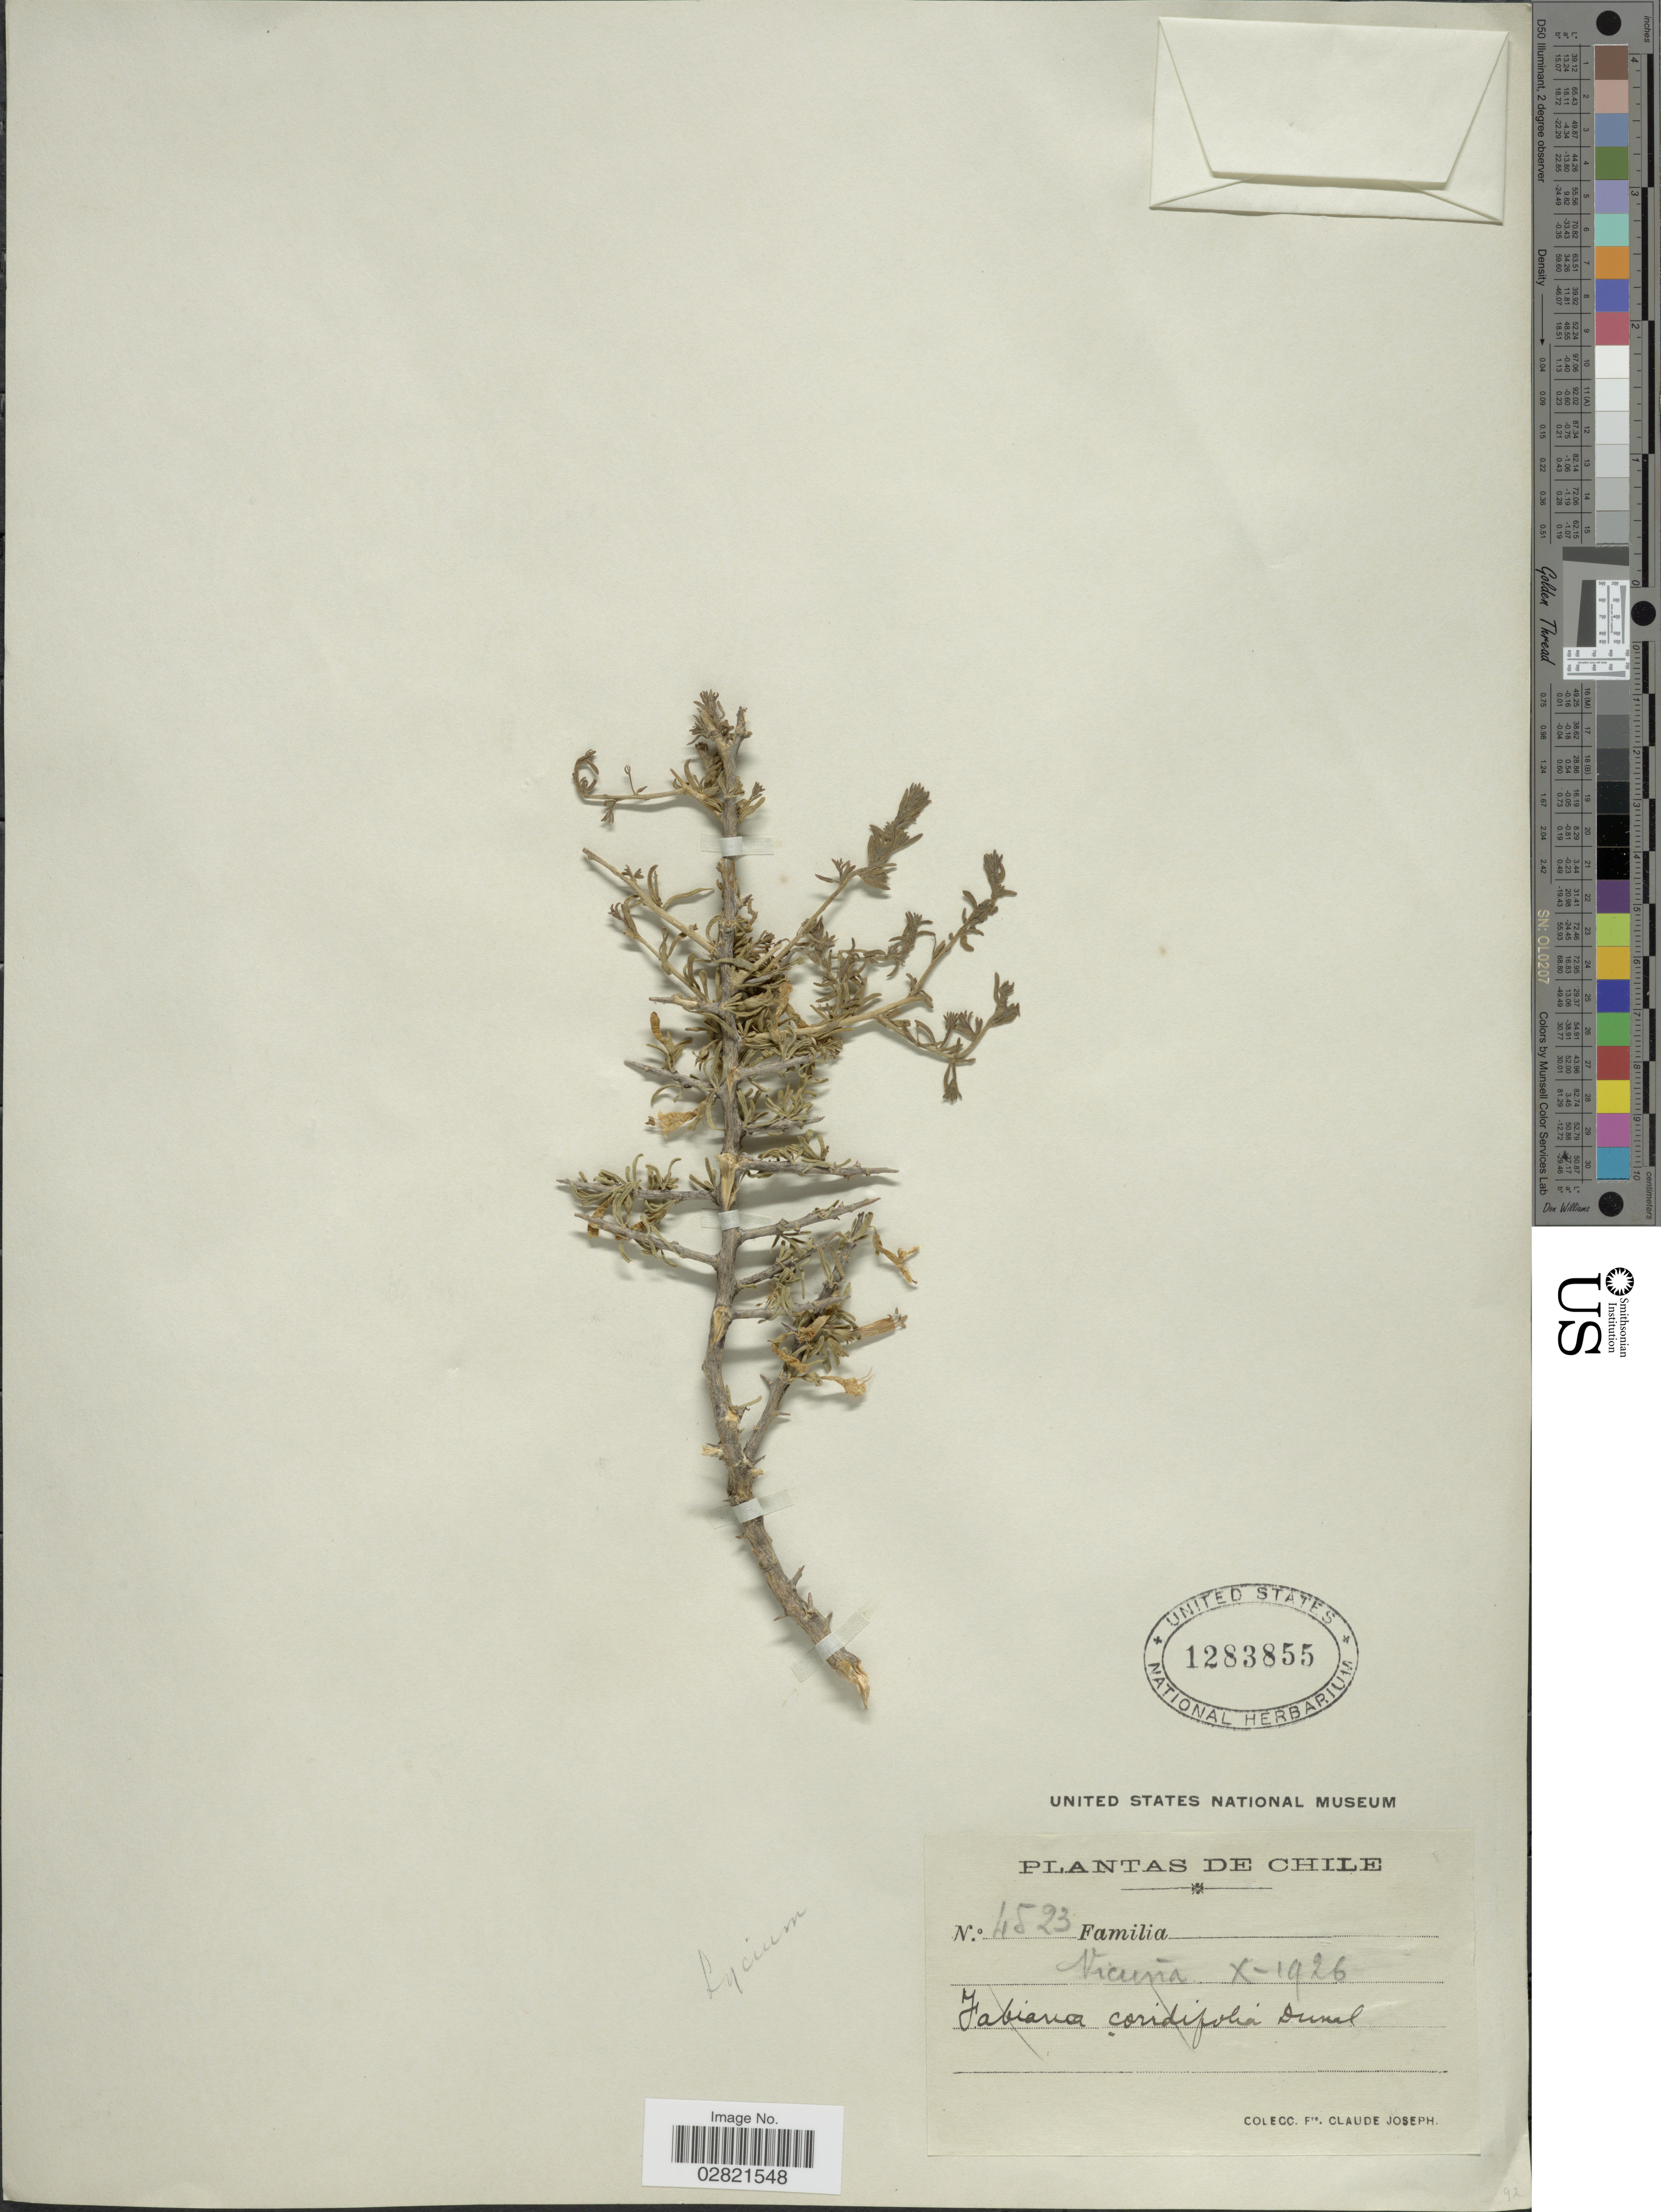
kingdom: Plantae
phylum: Tracheophyta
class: Magnoliopsida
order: Solanales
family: Solanaceae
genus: Lycium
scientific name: Lycium sp.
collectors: Bro. Claude-Joseph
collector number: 4523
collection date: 1926-10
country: Chile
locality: Vicuna.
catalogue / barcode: US 1283855